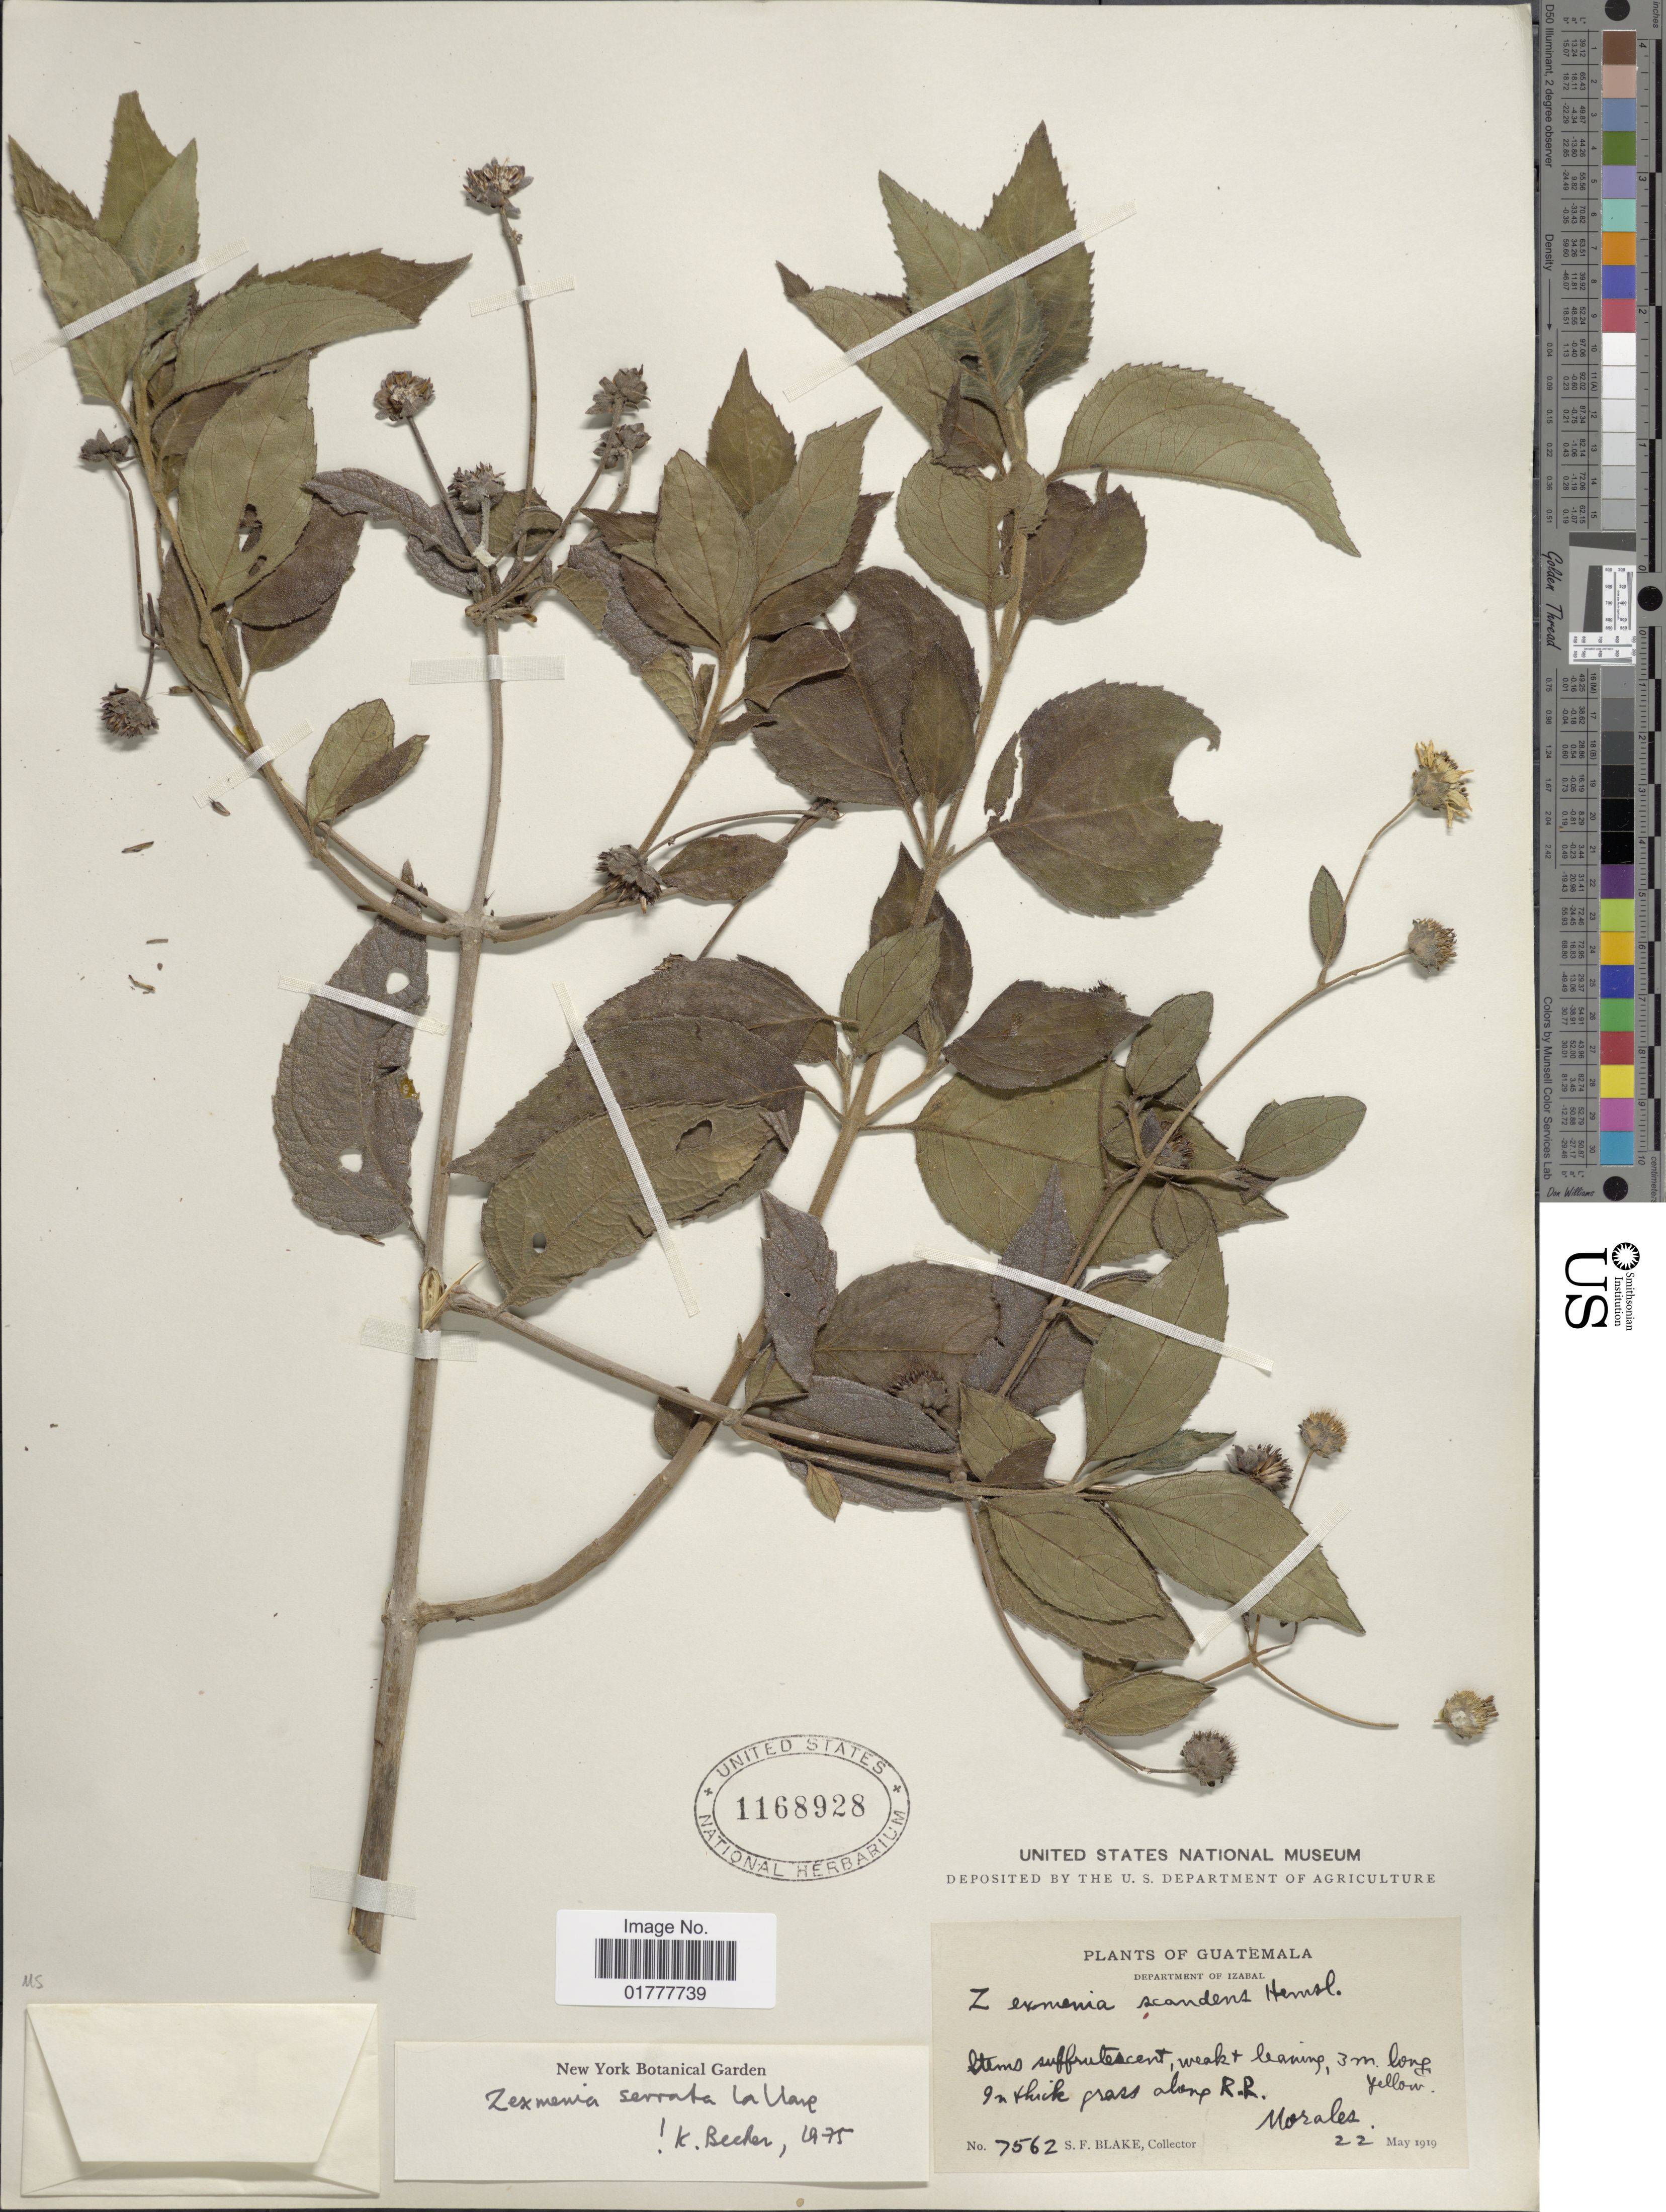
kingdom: Plantae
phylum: Tracheophyta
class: Magnoliopsida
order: Asterales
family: Asteraceae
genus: Zexmenia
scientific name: Zexmenia serrata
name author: La Llave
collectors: S. Blake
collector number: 7562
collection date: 1919-05-22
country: Guatemala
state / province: Izabal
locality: Department of Izabal. Morales.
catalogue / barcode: US 1168928